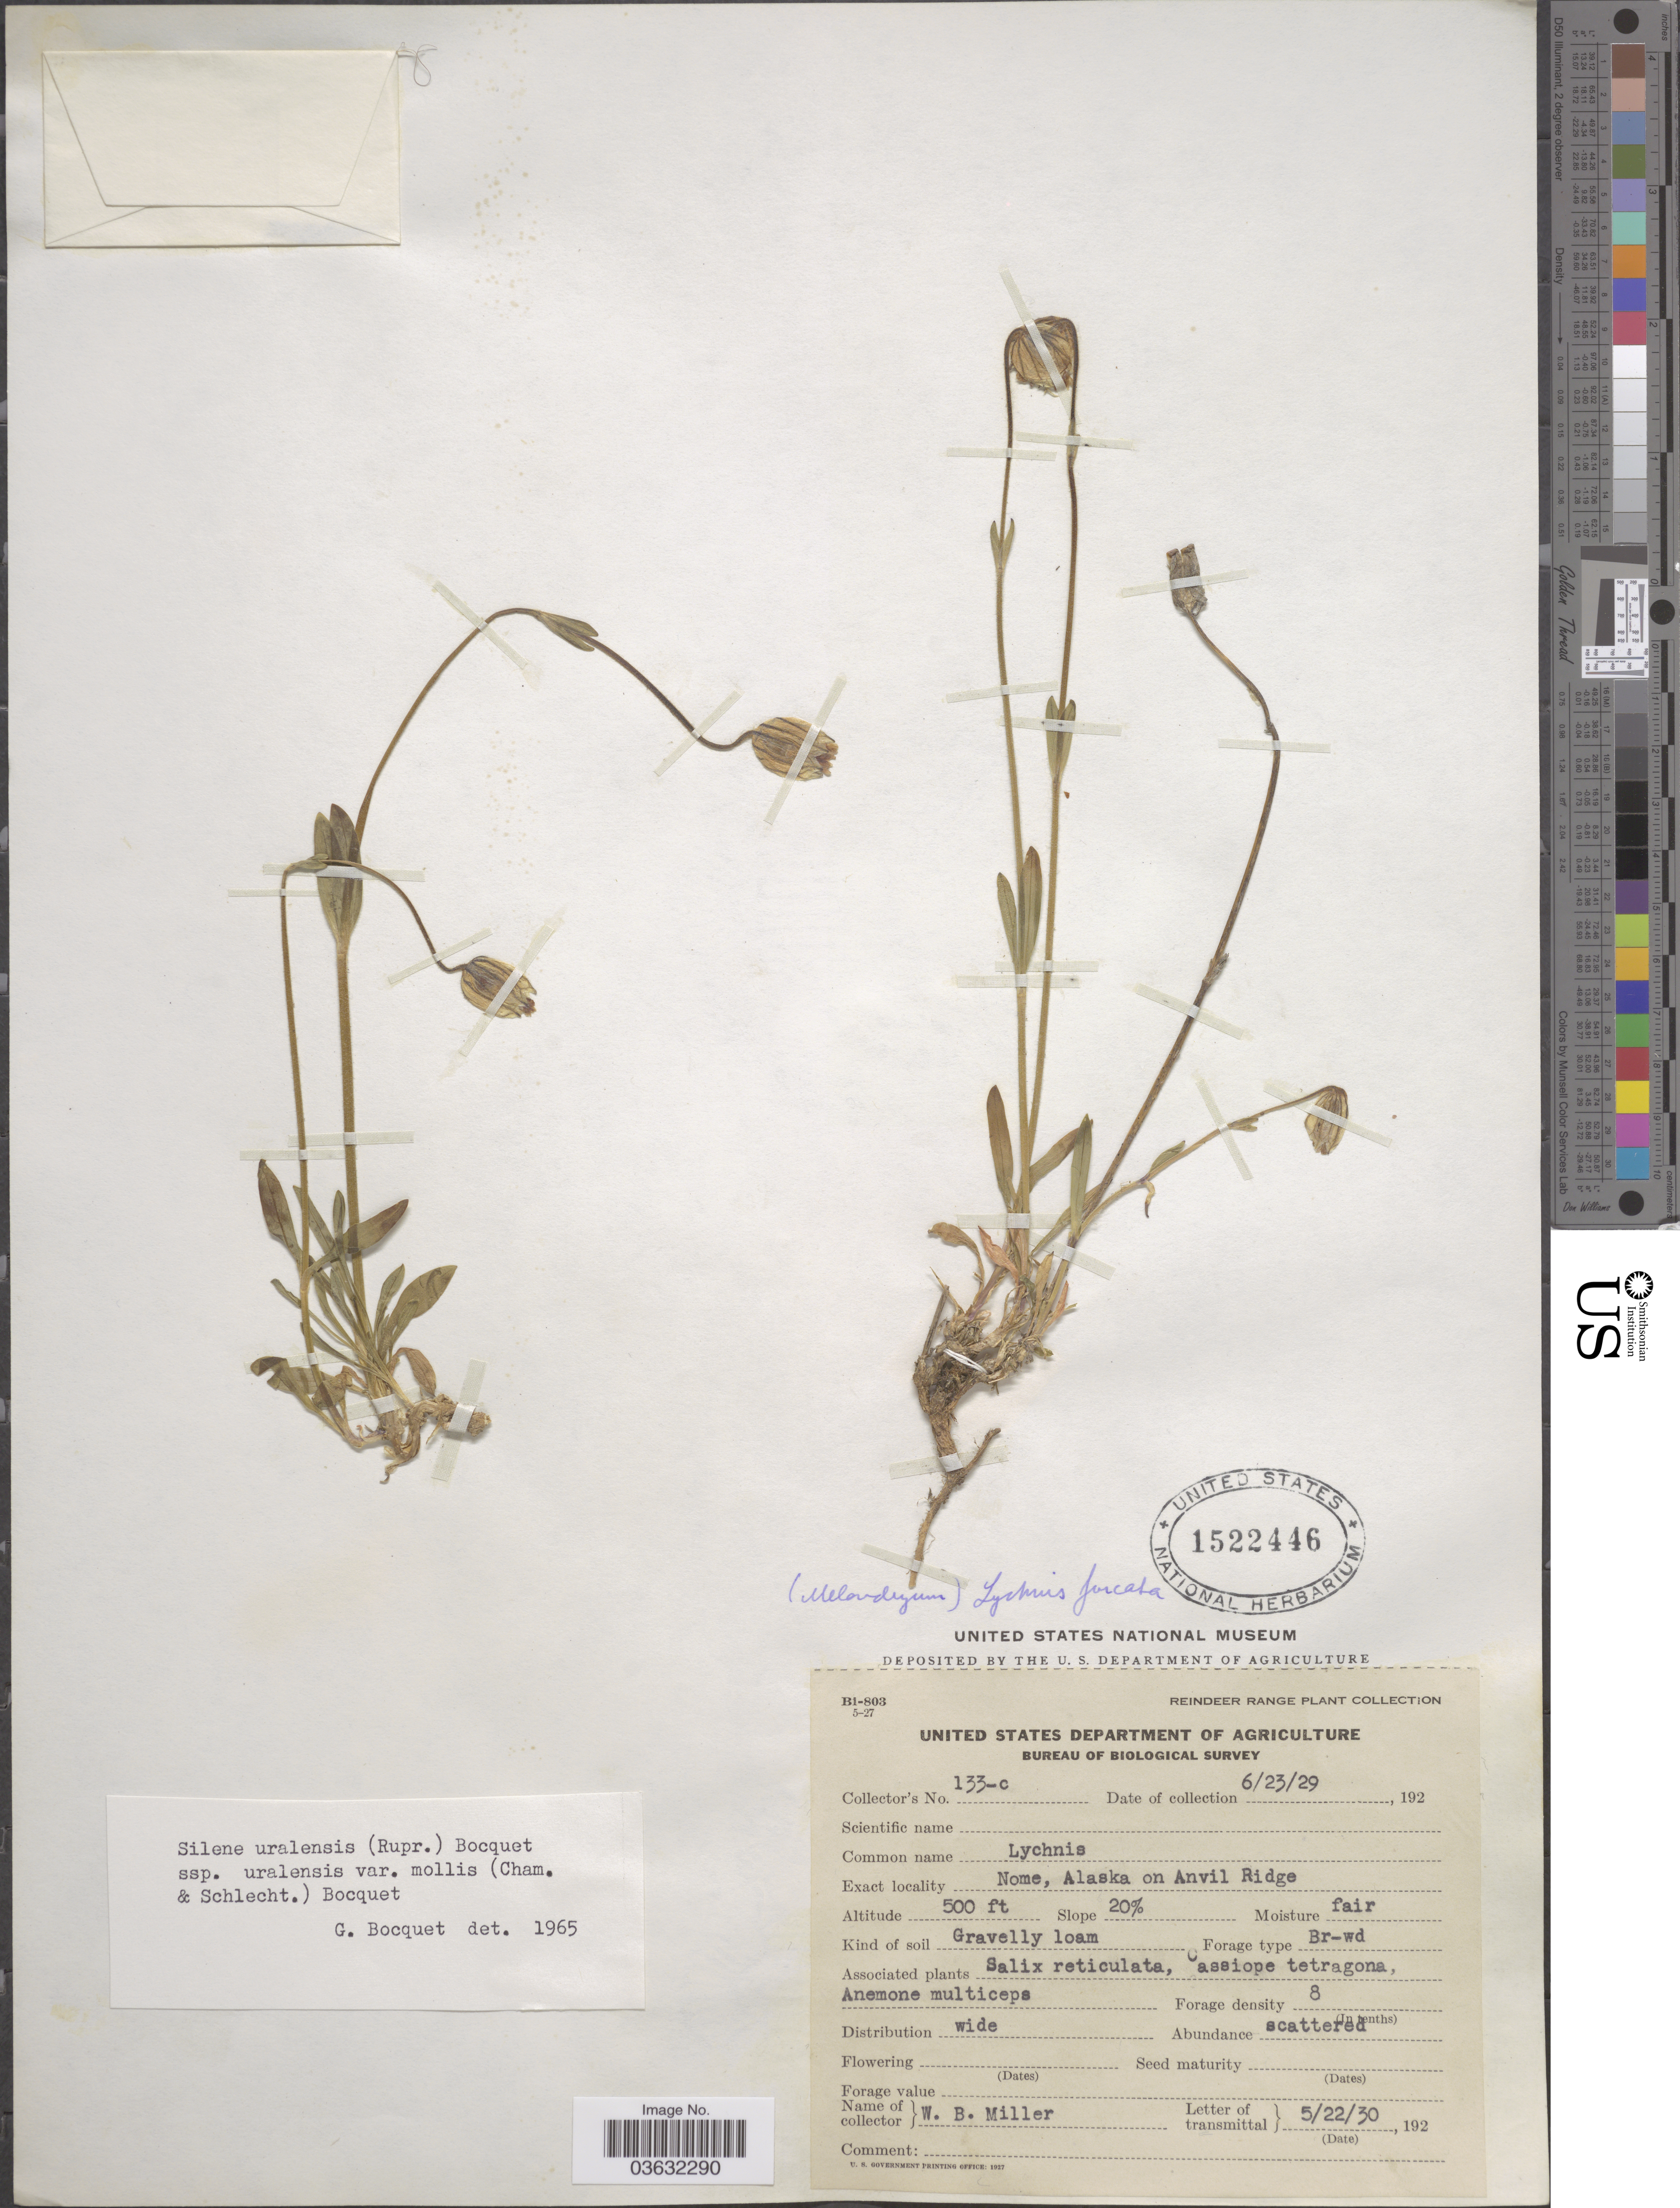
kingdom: Plantae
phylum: Tracheophyta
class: Magnoliopsida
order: Caryophyllales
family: Caryophyllaceae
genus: Silene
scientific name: Silene uralensis var. mollis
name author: (Cham. & Schltdl.) Bocquet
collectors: W. Miller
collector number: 133-c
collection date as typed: Transcribed d/m/y: 23/6/29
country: United States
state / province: Alaska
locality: Nome, Alaska on Anvil Ridge.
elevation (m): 152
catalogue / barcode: US 1522446